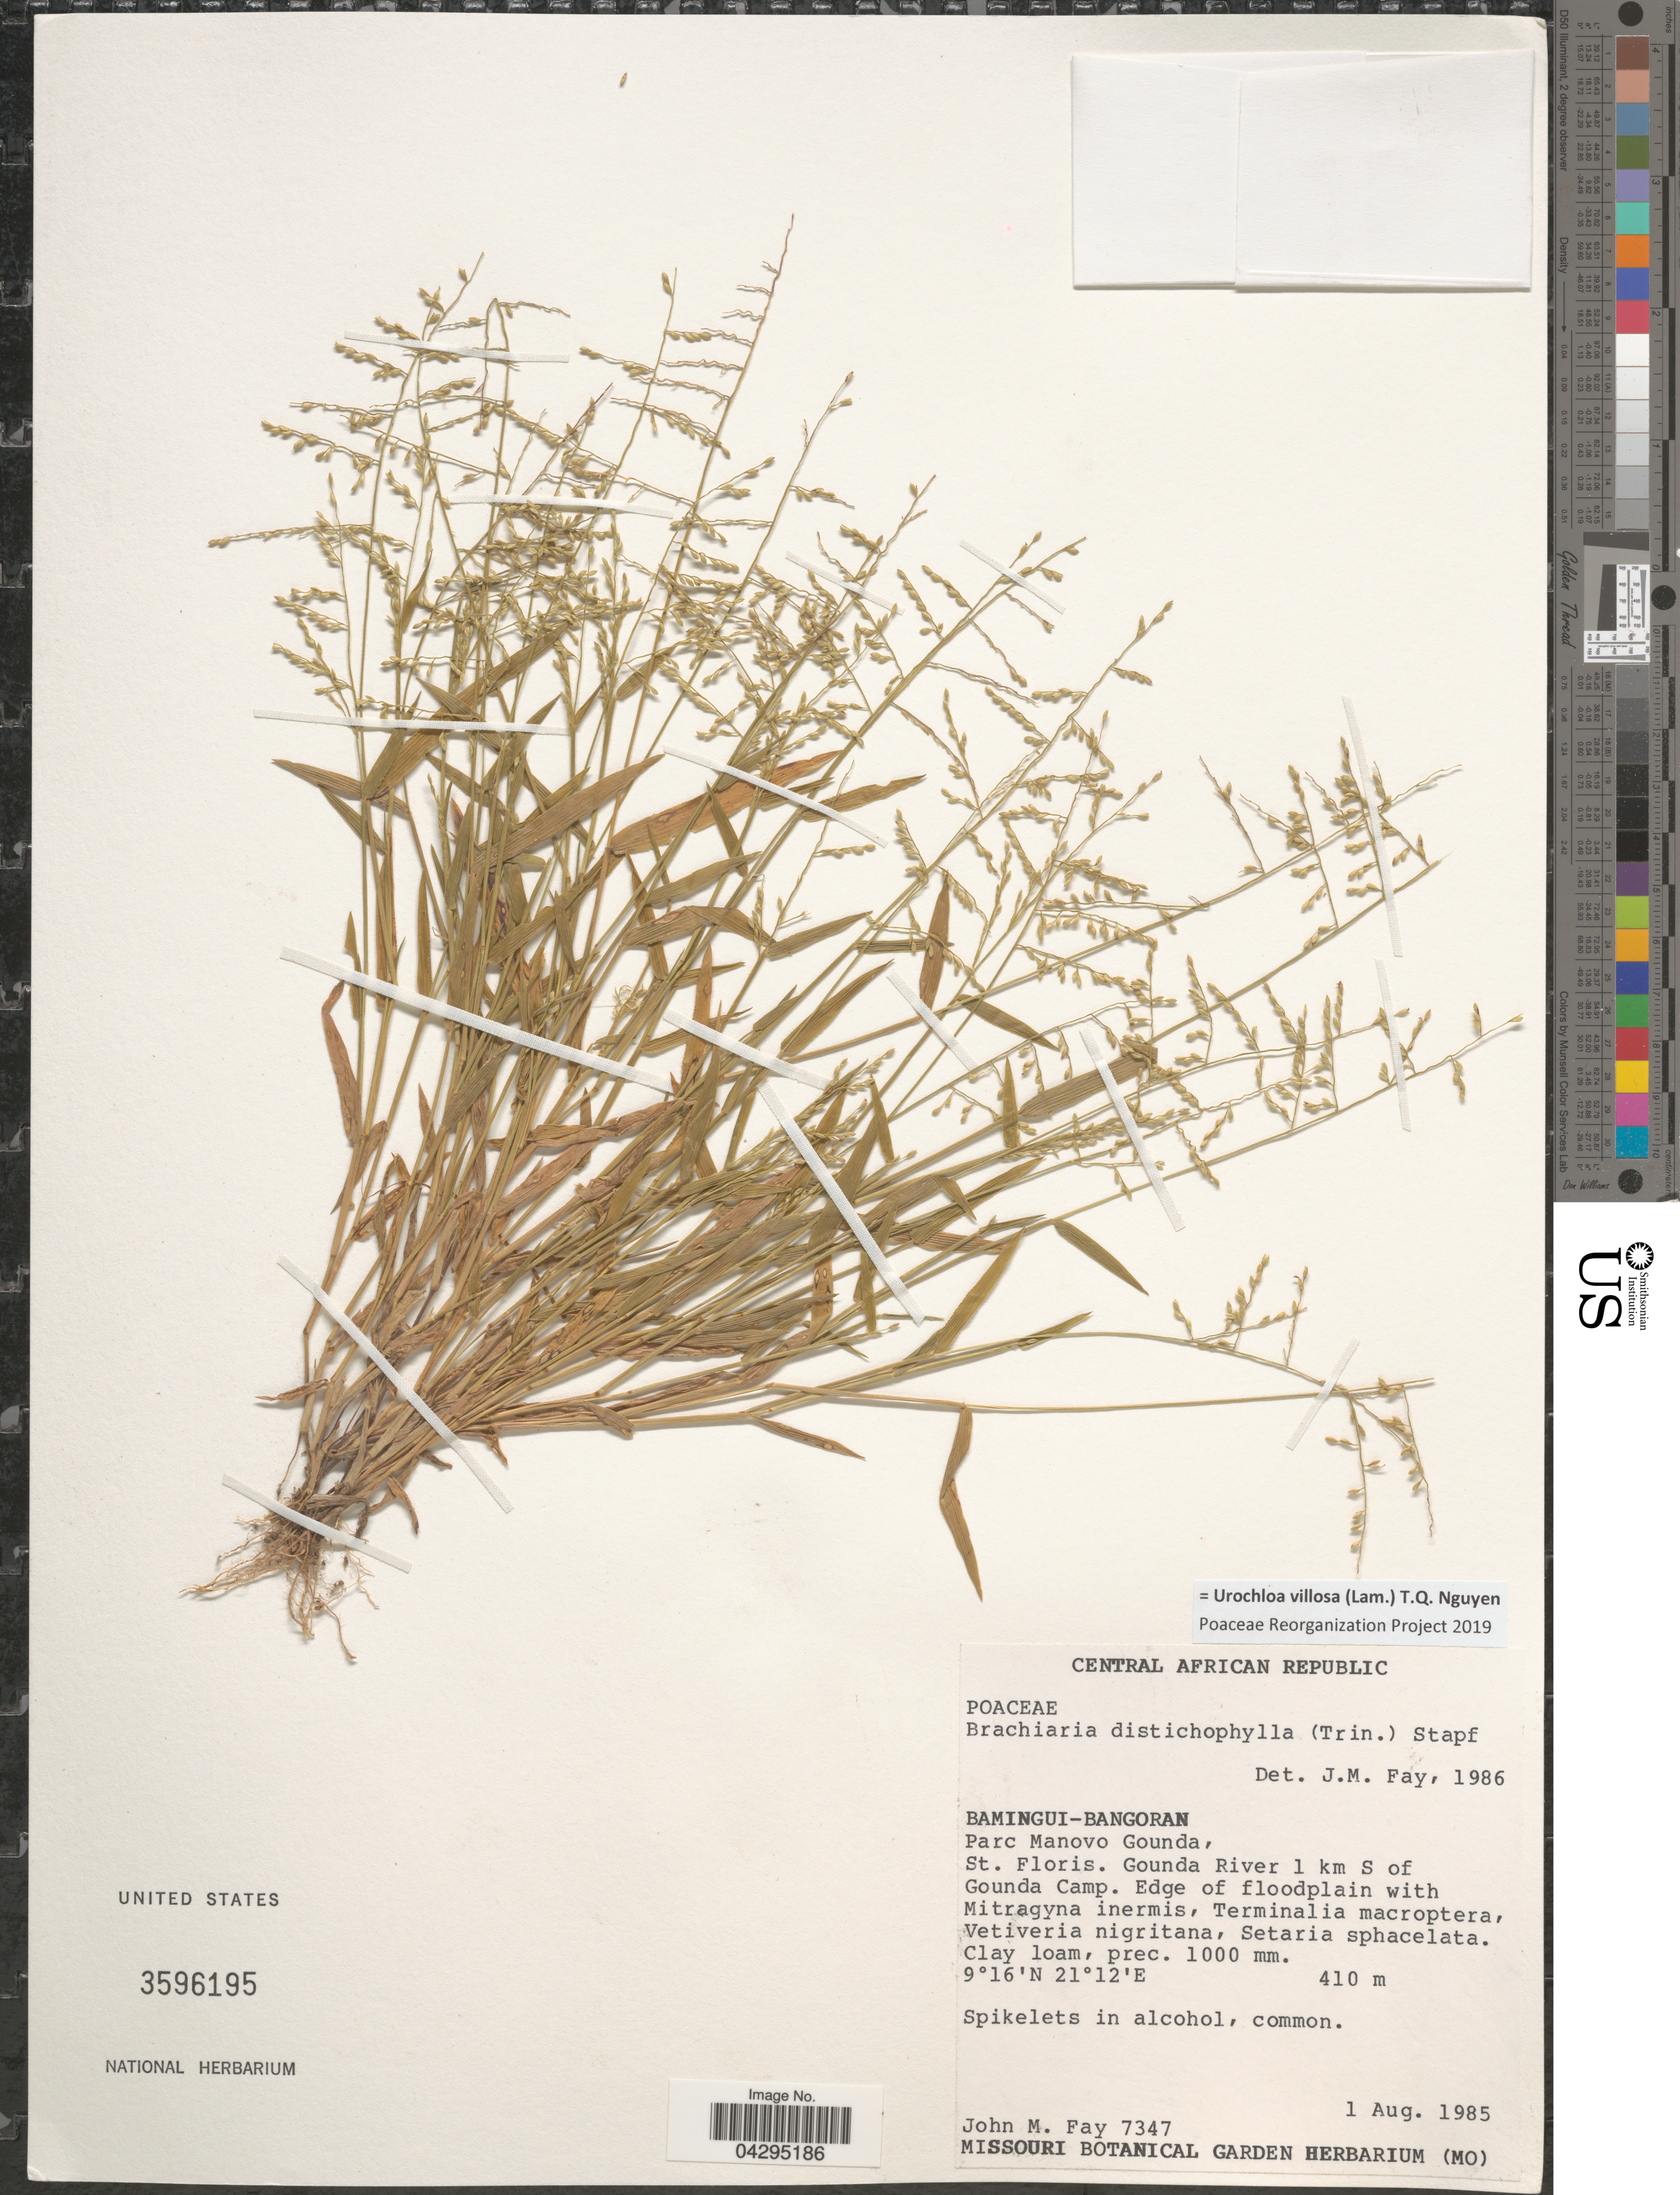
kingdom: Plantae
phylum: Tracheophyta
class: Liliopsida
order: Poales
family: Poaceae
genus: Urochloa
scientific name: Urochloa villosa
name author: (Lam.) T.Q. Nguyen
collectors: J. M. Fay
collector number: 7347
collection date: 1985-08-01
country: Central African Republic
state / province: Bamingui-Bangoran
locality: Parc Manovo Gounda, St. Floris. Gounda River 1 km S of Gounda Camp. Edge of floodplain.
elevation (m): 410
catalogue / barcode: US 3596195